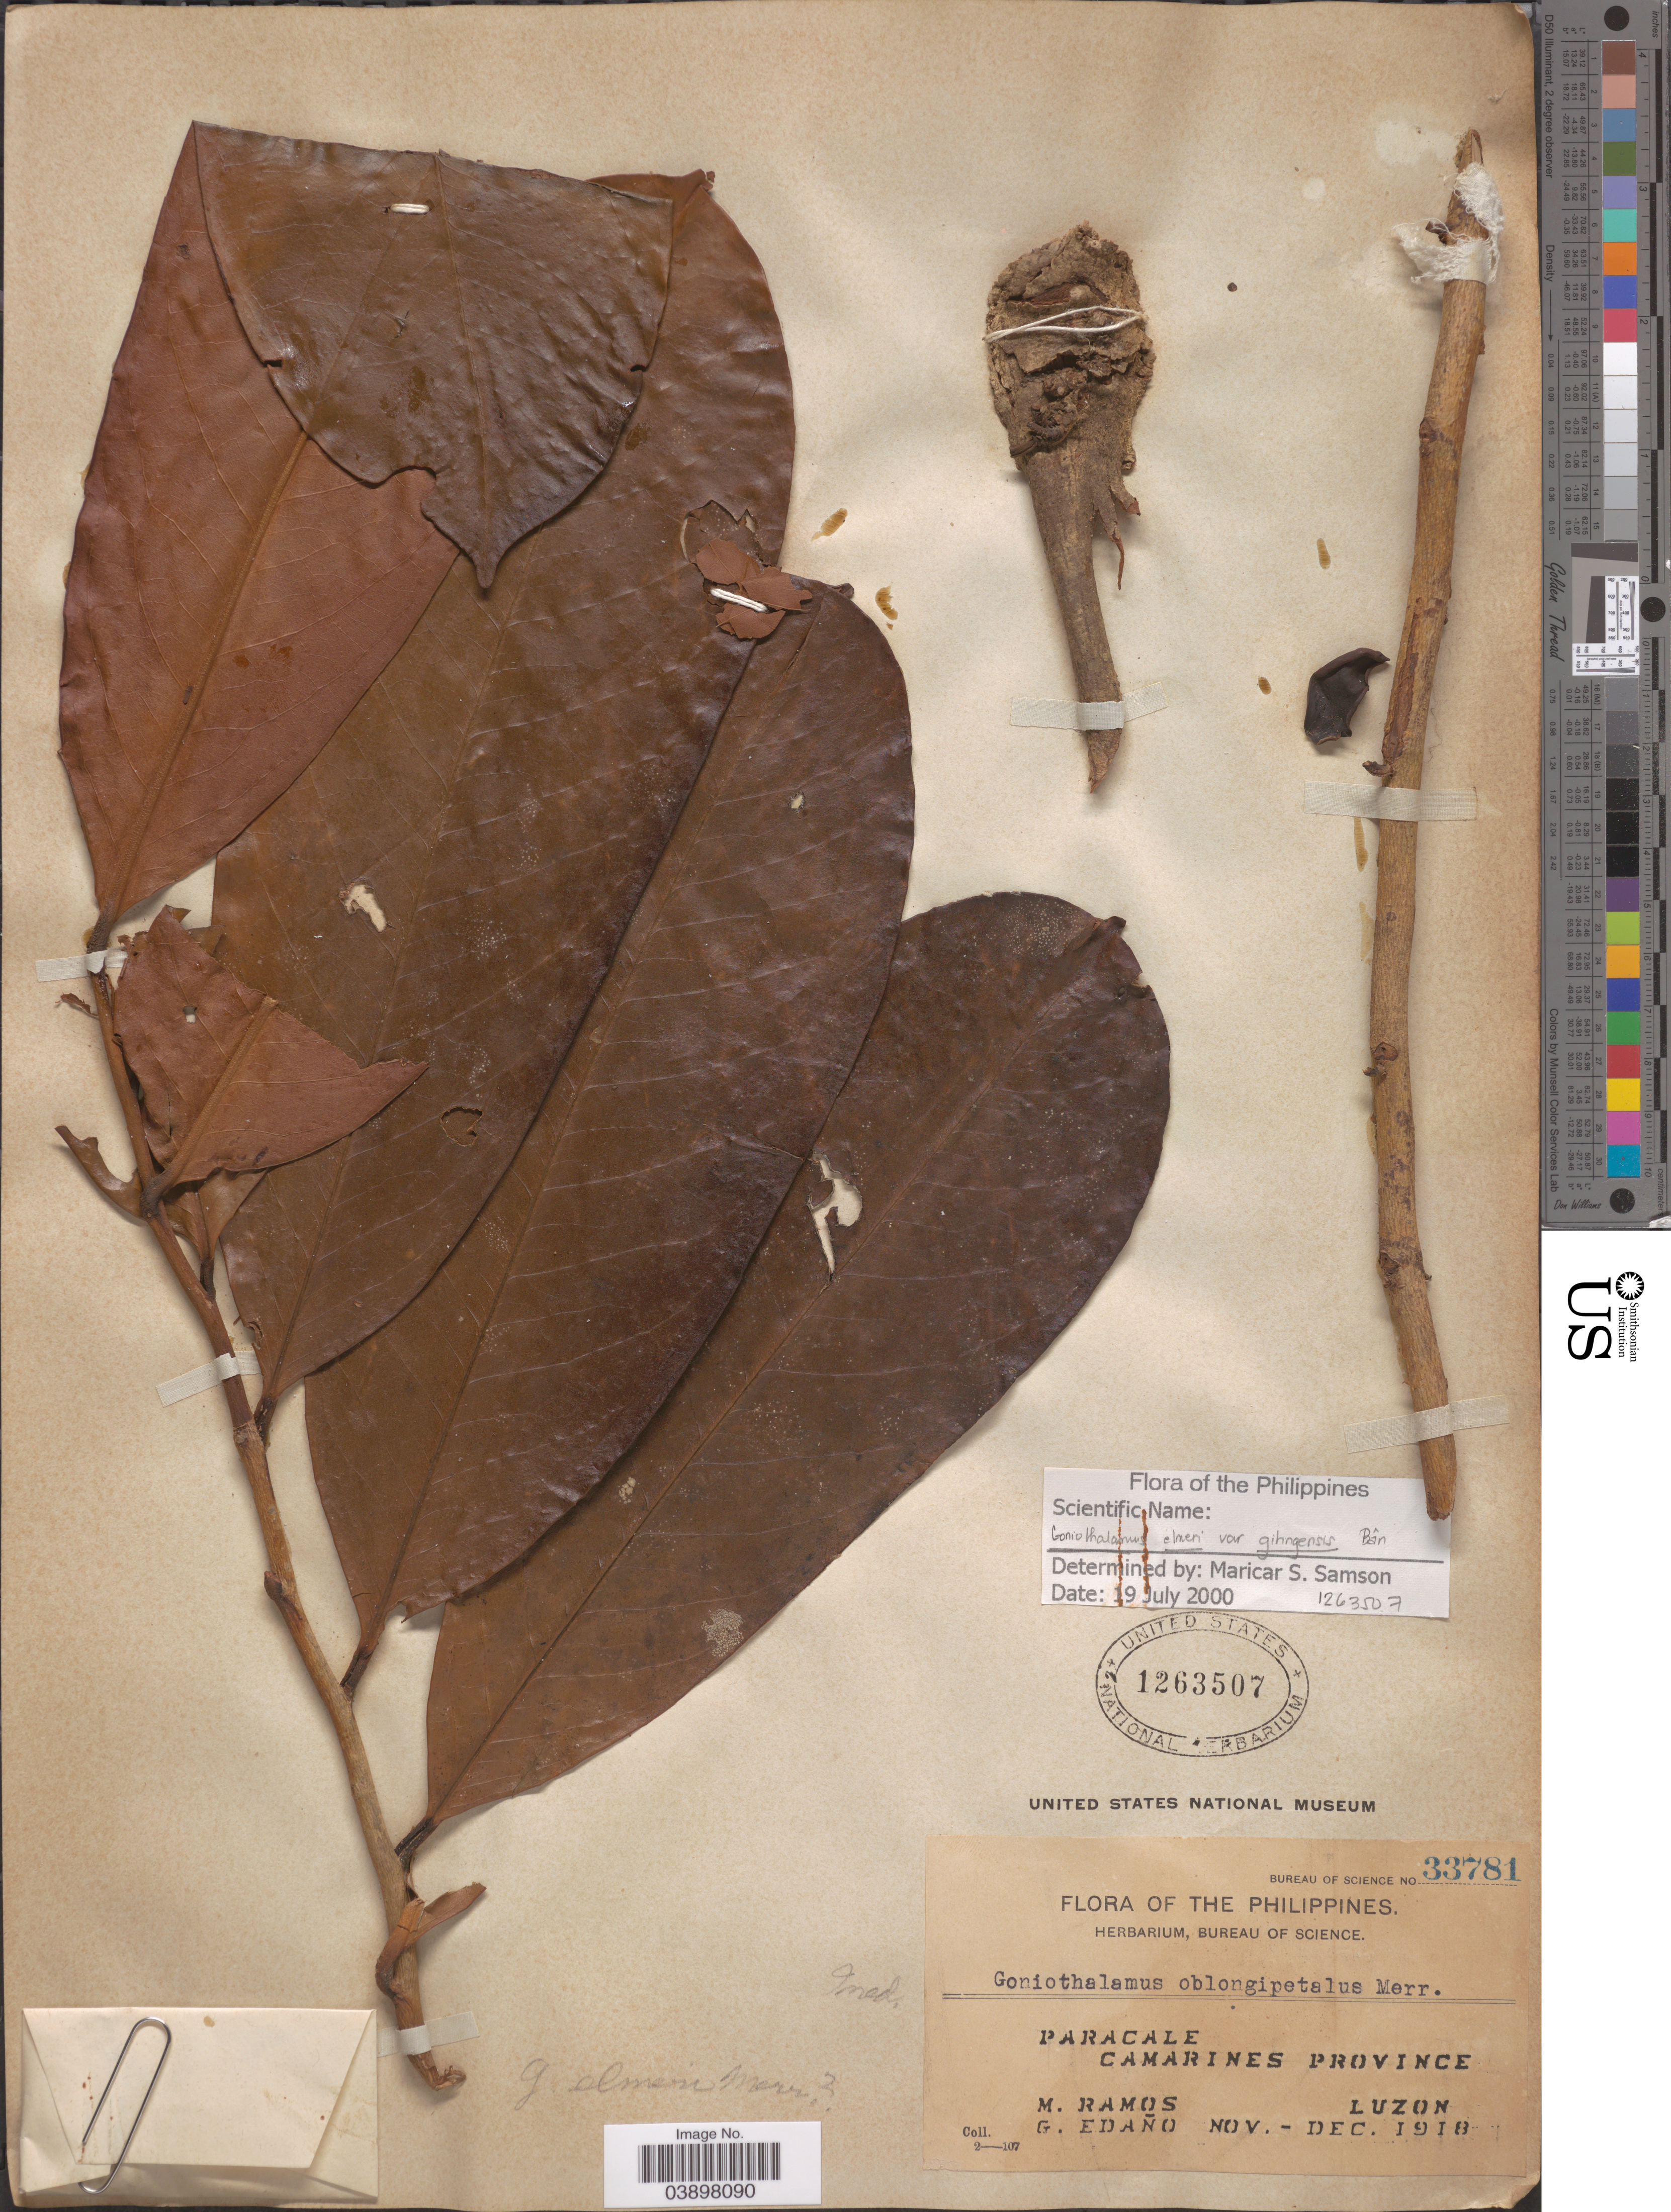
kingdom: Plantae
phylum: Tracheophyta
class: Magnoliopsida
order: Magnoliales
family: Annonaceae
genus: Goniothalamus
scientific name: Goniothalamus elmeri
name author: Merr.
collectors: M. Ramos & G. Edaño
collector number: Bureau of Science 33781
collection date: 1918-11/1918-12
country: Philippines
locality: Paracale. Camarines Province, Luzon.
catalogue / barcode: US 1263507